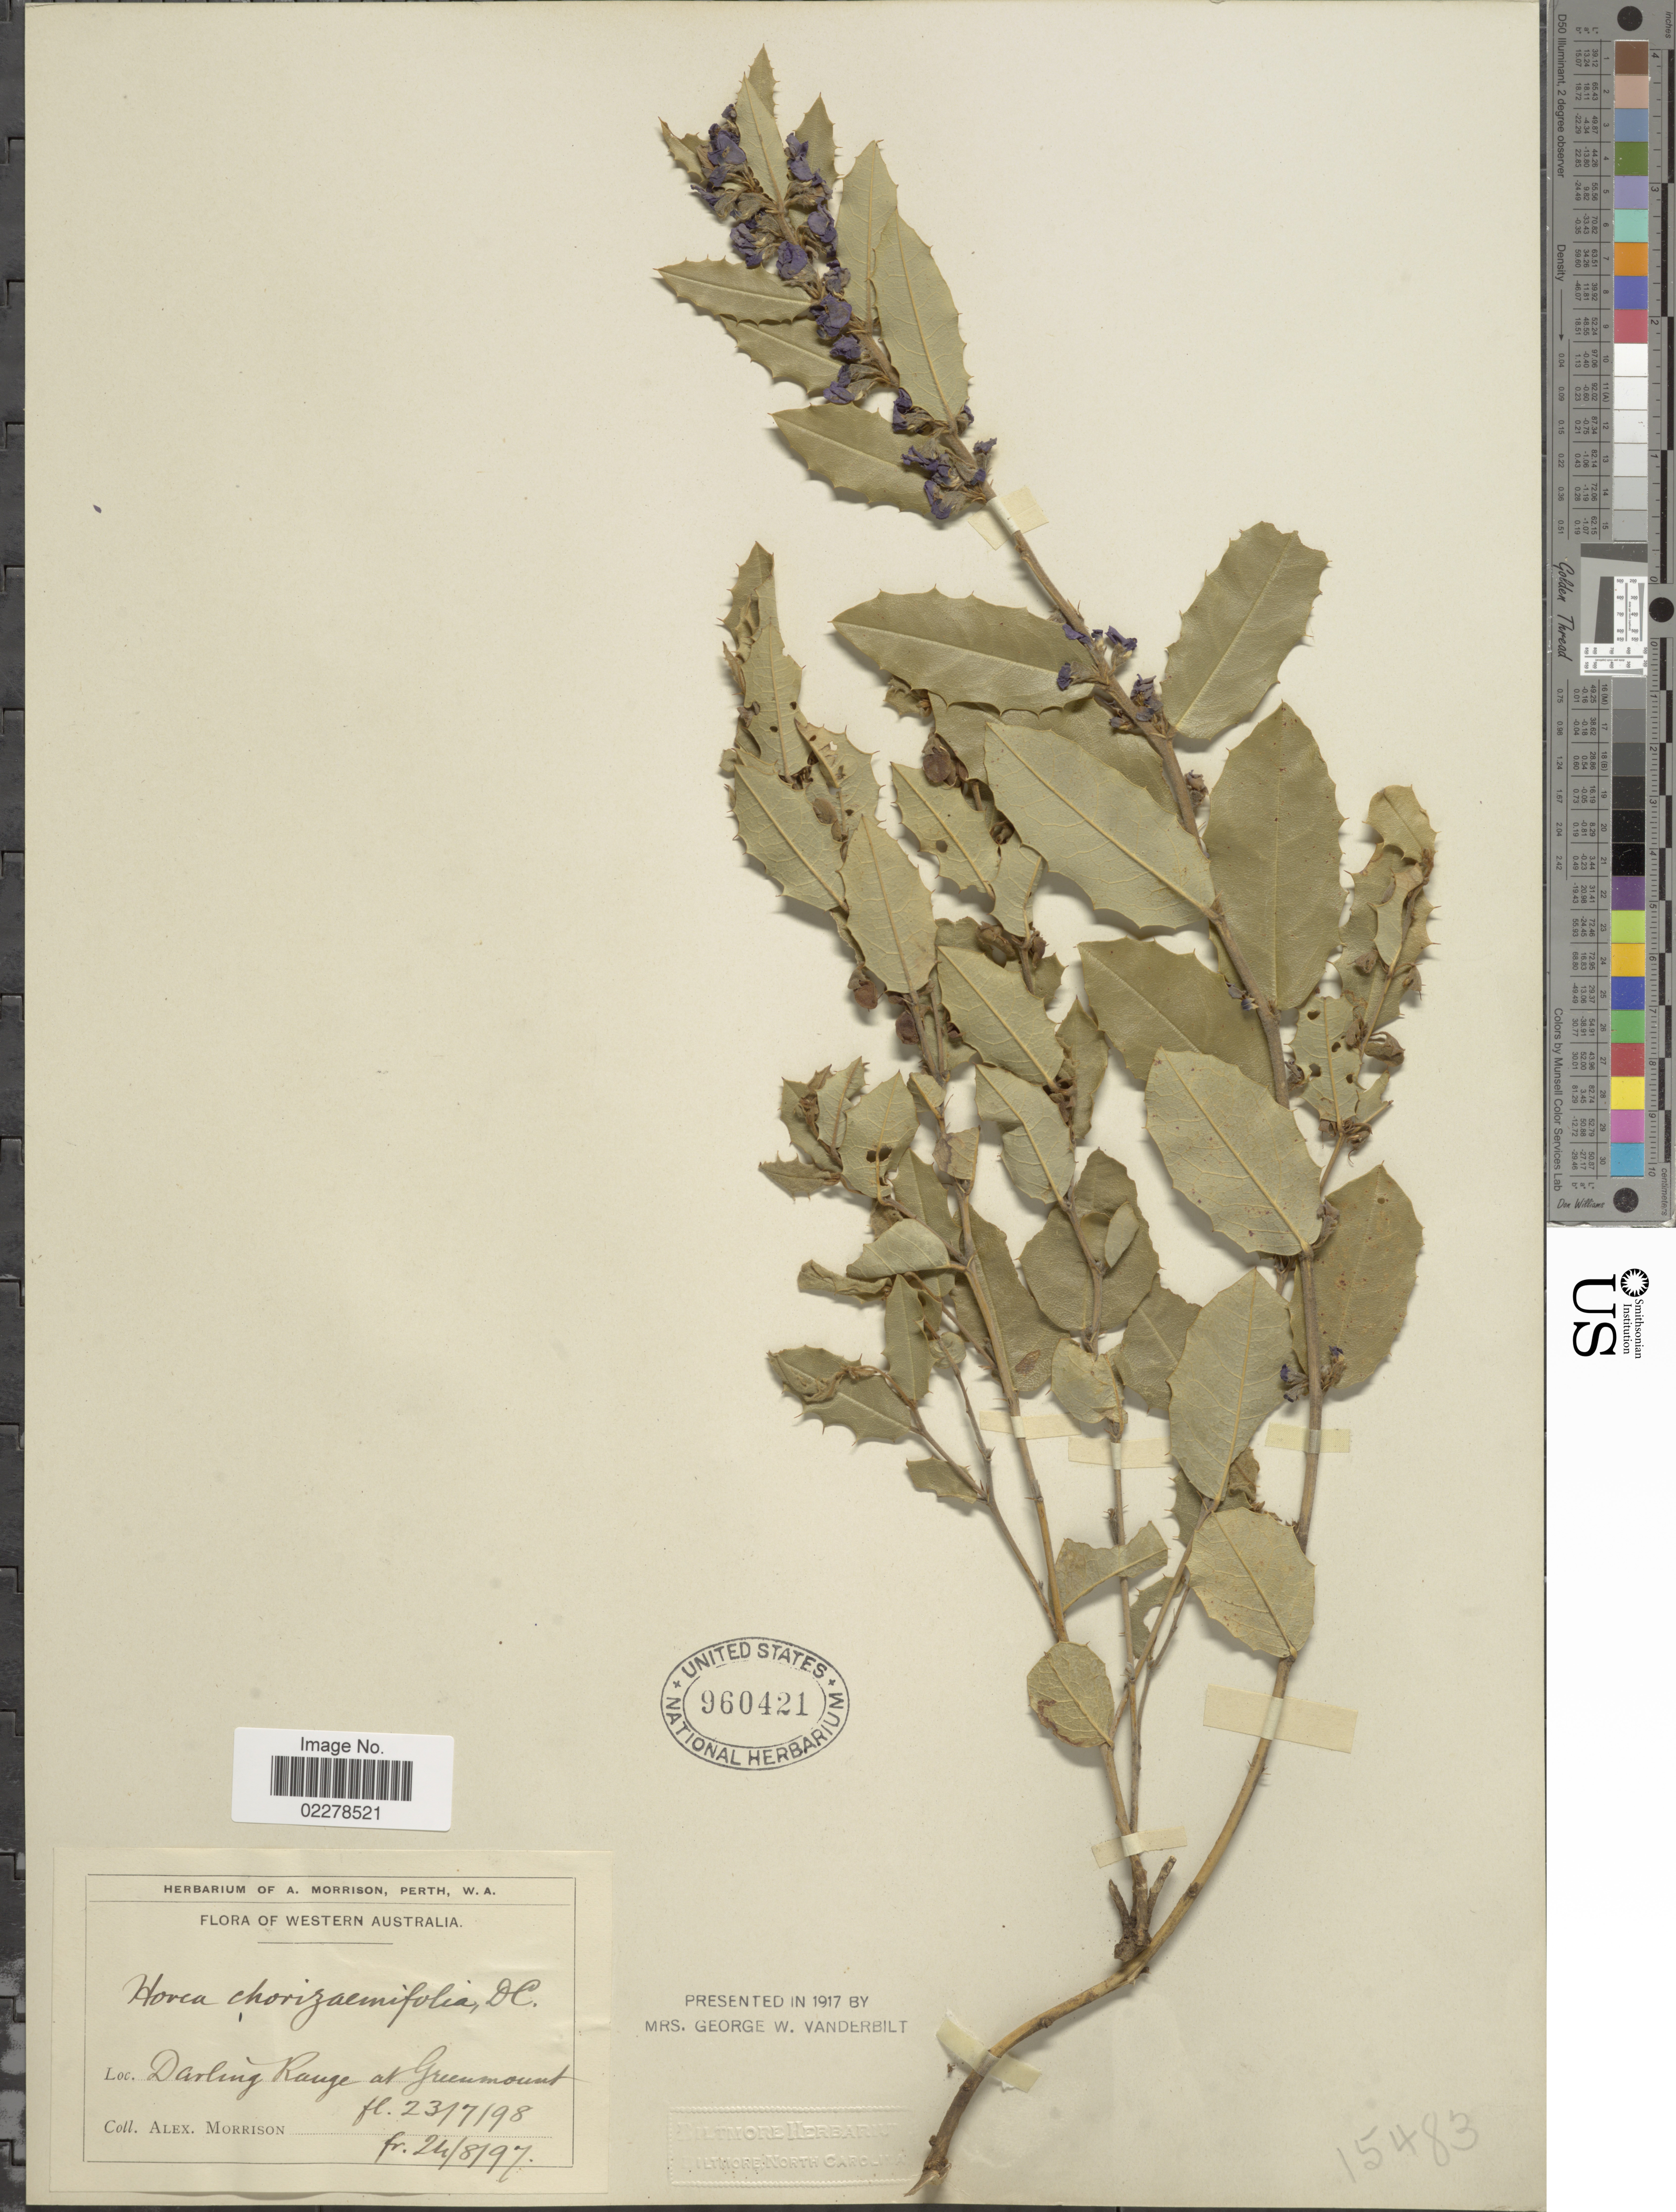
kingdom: Plantae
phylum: Tracheophyta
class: Magnoliopsida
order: Fabales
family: Fabaceae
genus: Hovea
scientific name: Hovea chorizemifolia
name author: DC.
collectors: A. Morrison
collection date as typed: Transcribed d/m/y: 24/8/97 to 23/7/98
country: Australia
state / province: Western Australia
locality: Darling Range at Greenmount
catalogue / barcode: US 960421